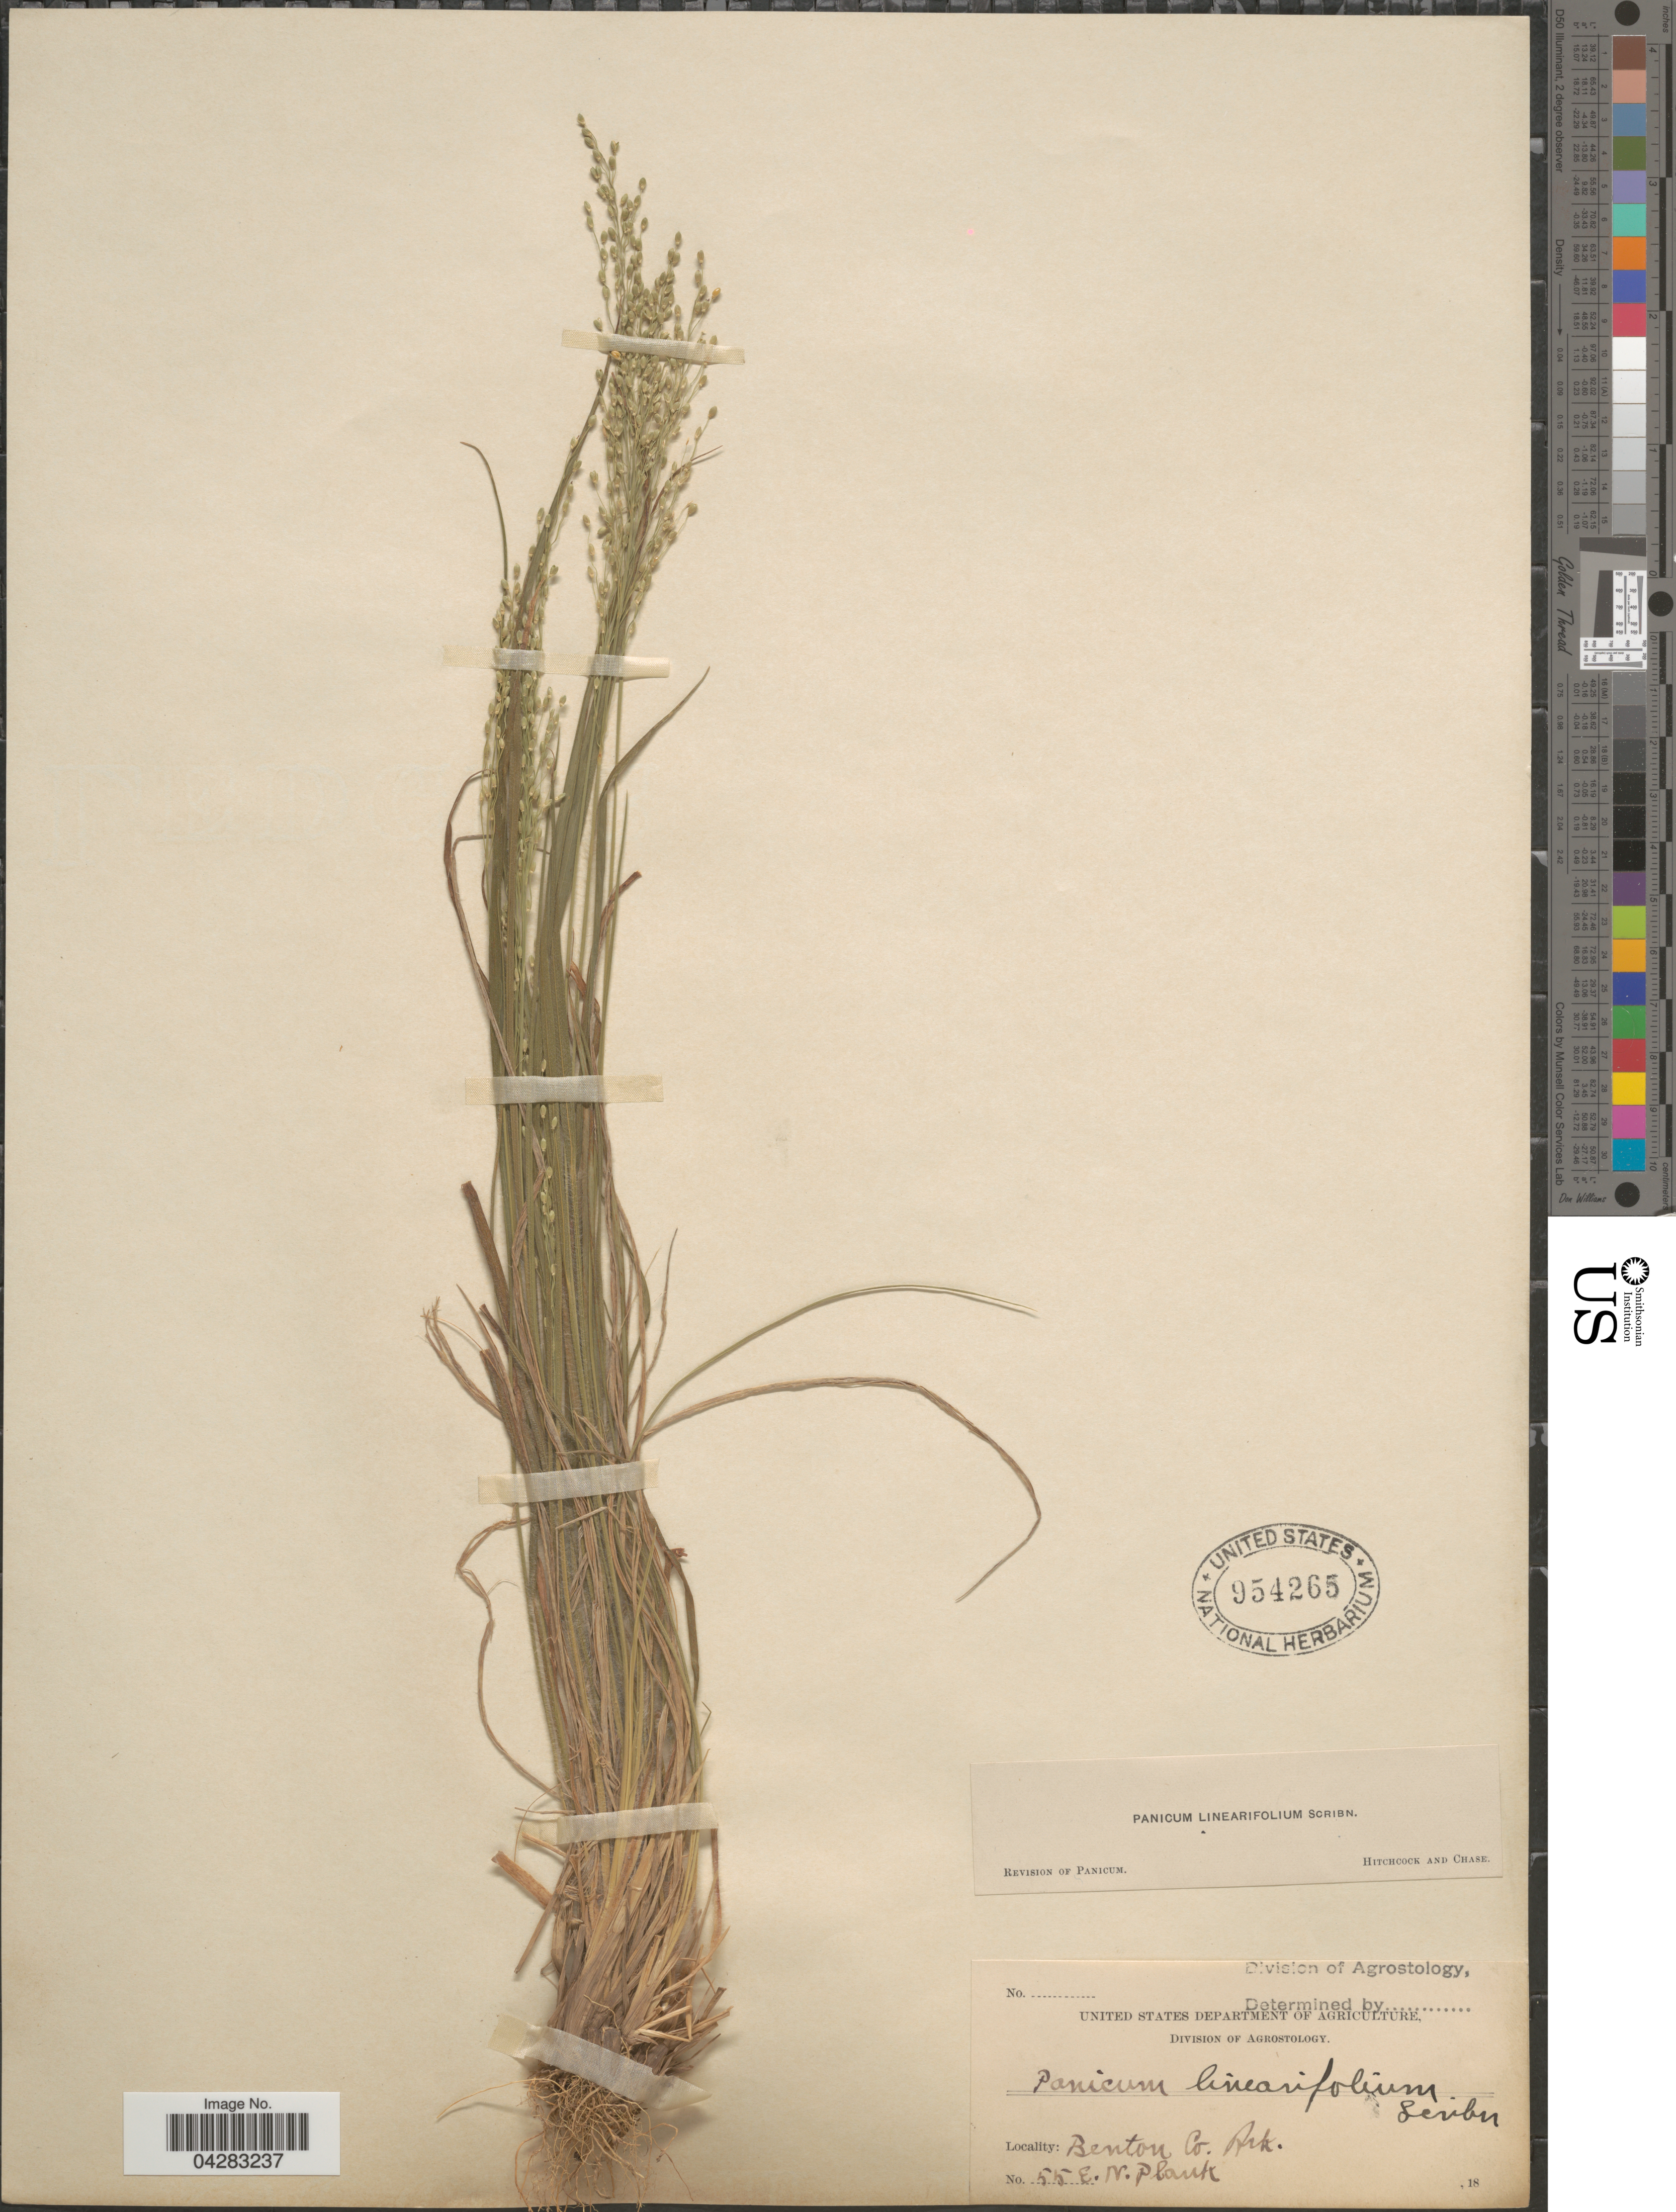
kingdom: Plantae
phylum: Tracheophyta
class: Liliopsida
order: Poales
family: Poaceae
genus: Dichanthelium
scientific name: Dichanthelium linearifolium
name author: (Scribn.) Gould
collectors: E. Plank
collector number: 55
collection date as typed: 18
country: United States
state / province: Arkansas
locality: Benton Co.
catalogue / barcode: US 954265